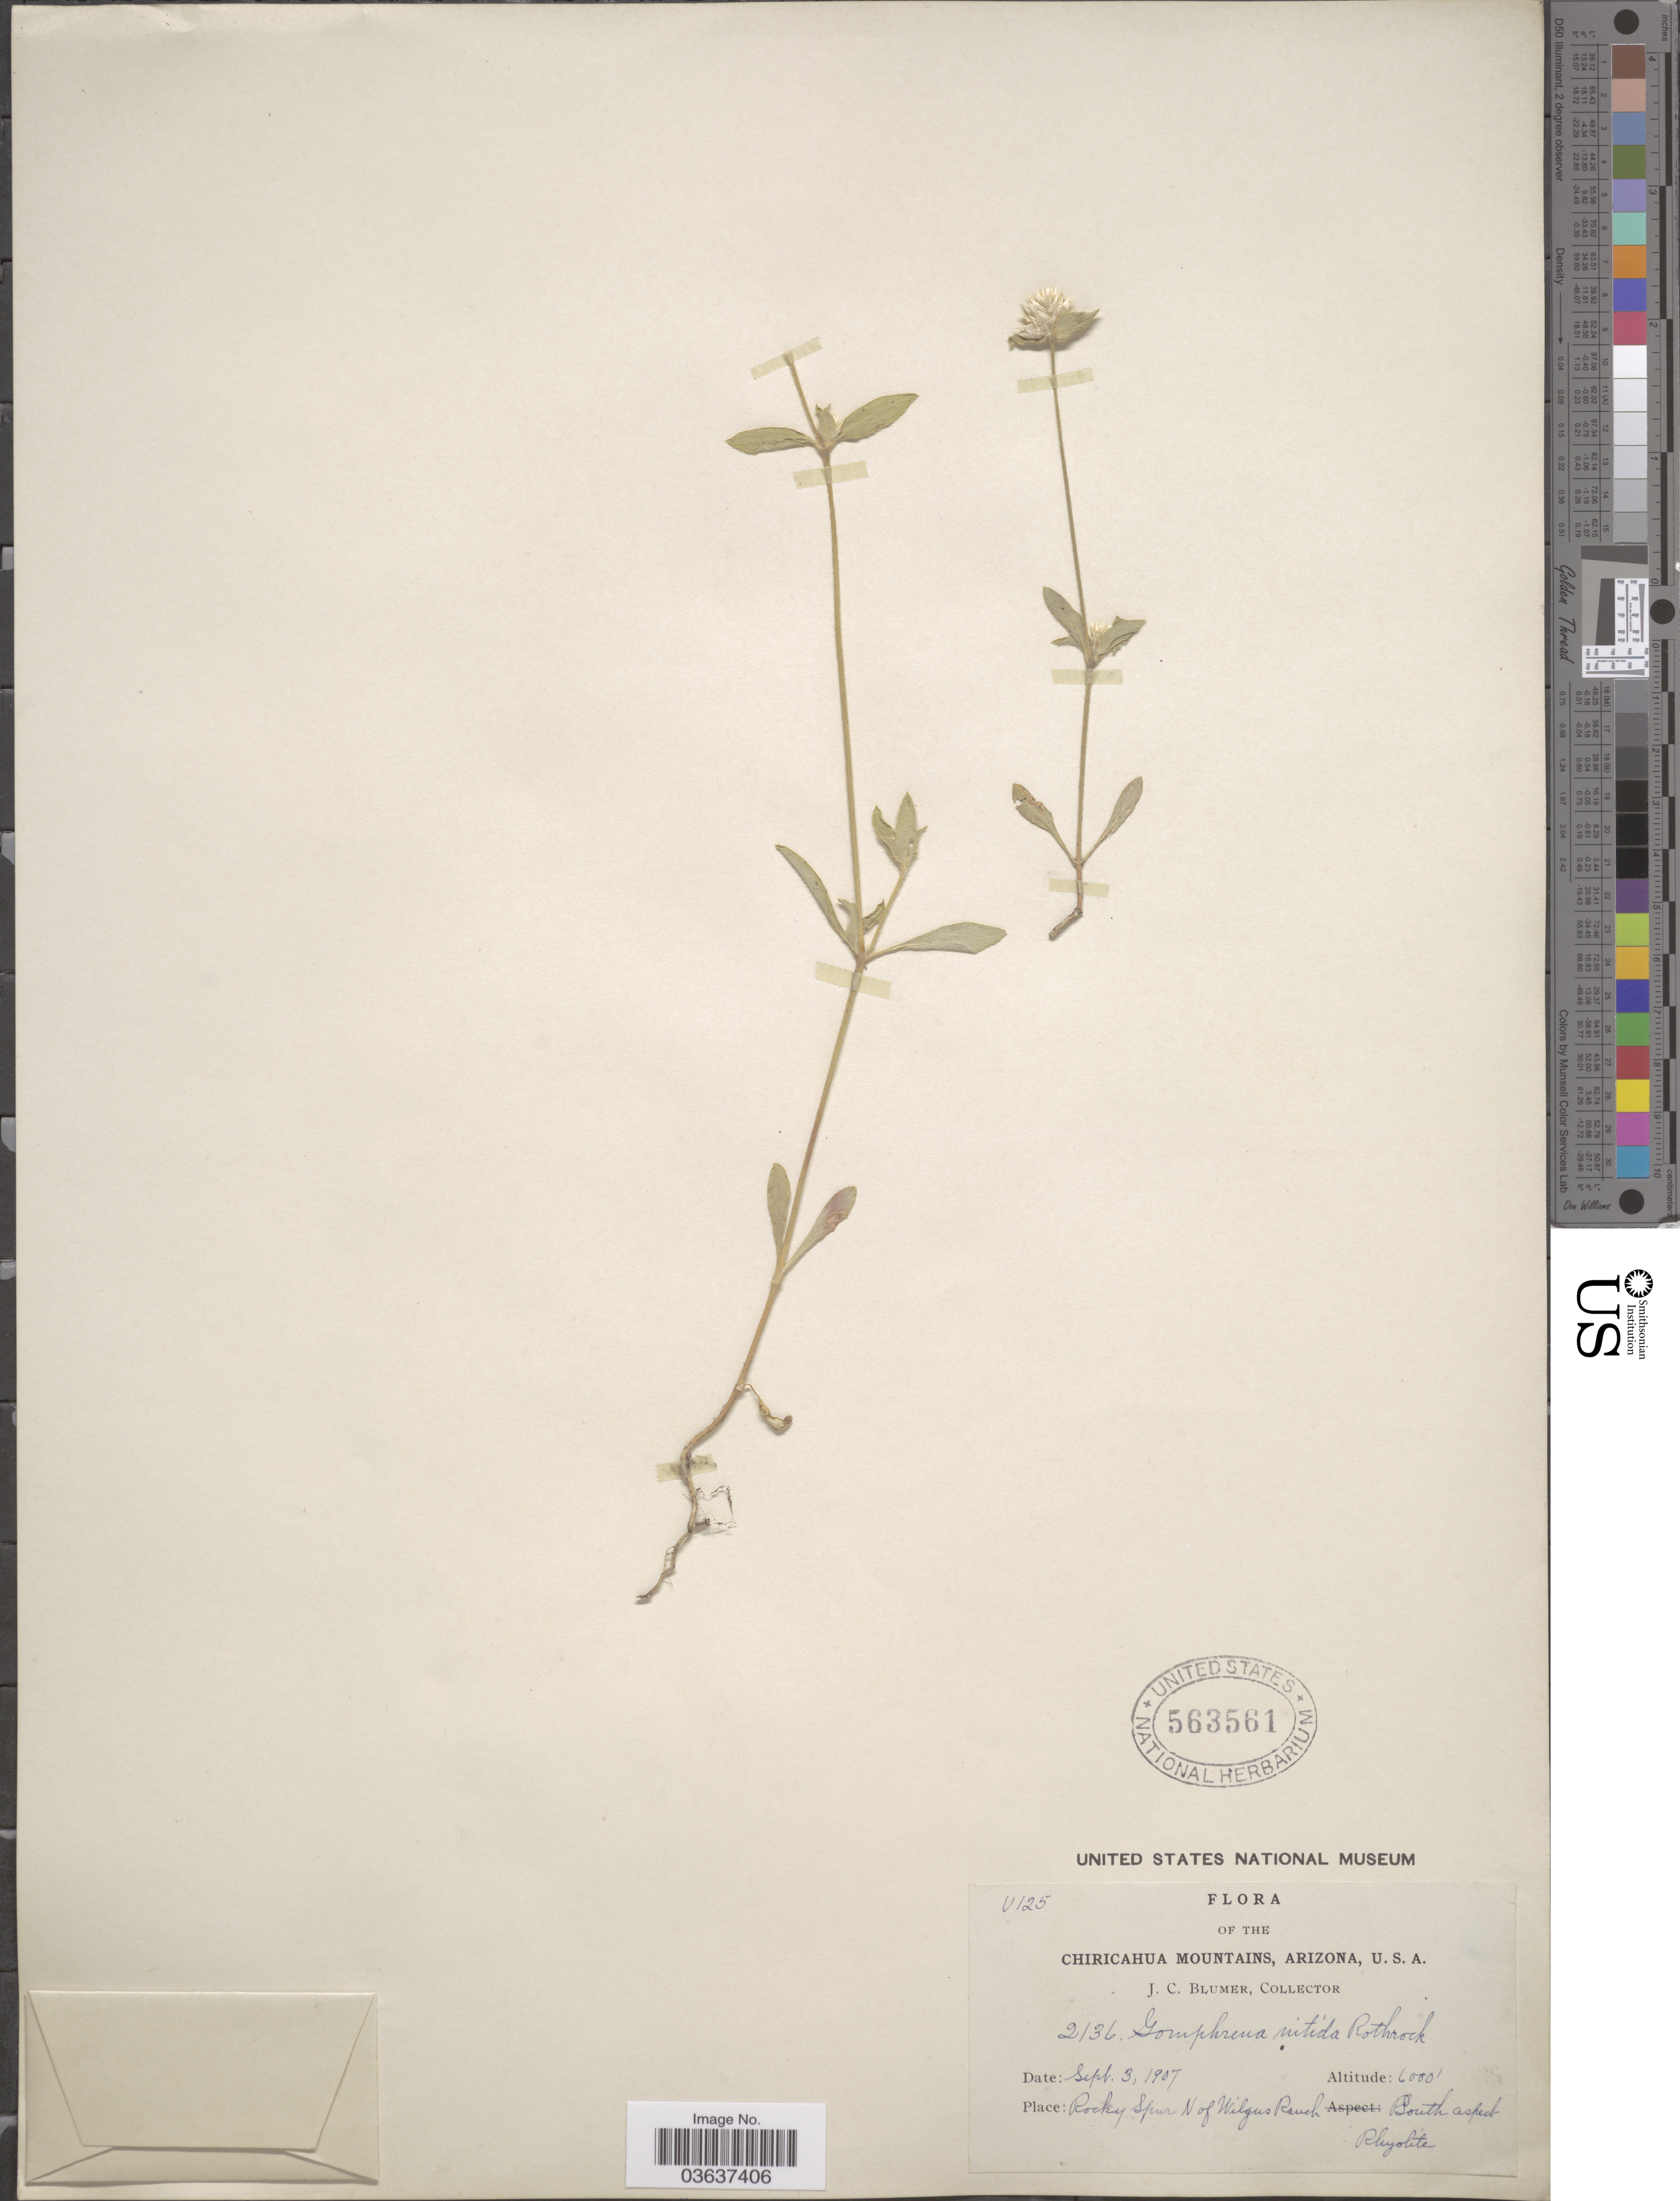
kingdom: Plantae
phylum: Tracheophyta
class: Magnoliopsida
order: Caryophyllales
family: Amaranthaceae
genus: Gomphrena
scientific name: Gomphrena nitida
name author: Rothr.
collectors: J. C. Blumer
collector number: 2136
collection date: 1907-09-03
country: United States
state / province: Arizona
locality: Chiricahua Mountains. Rocky Spur N of Wilgus Ranch. South aspect Rhyolite.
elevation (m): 1829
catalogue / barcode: US 563561